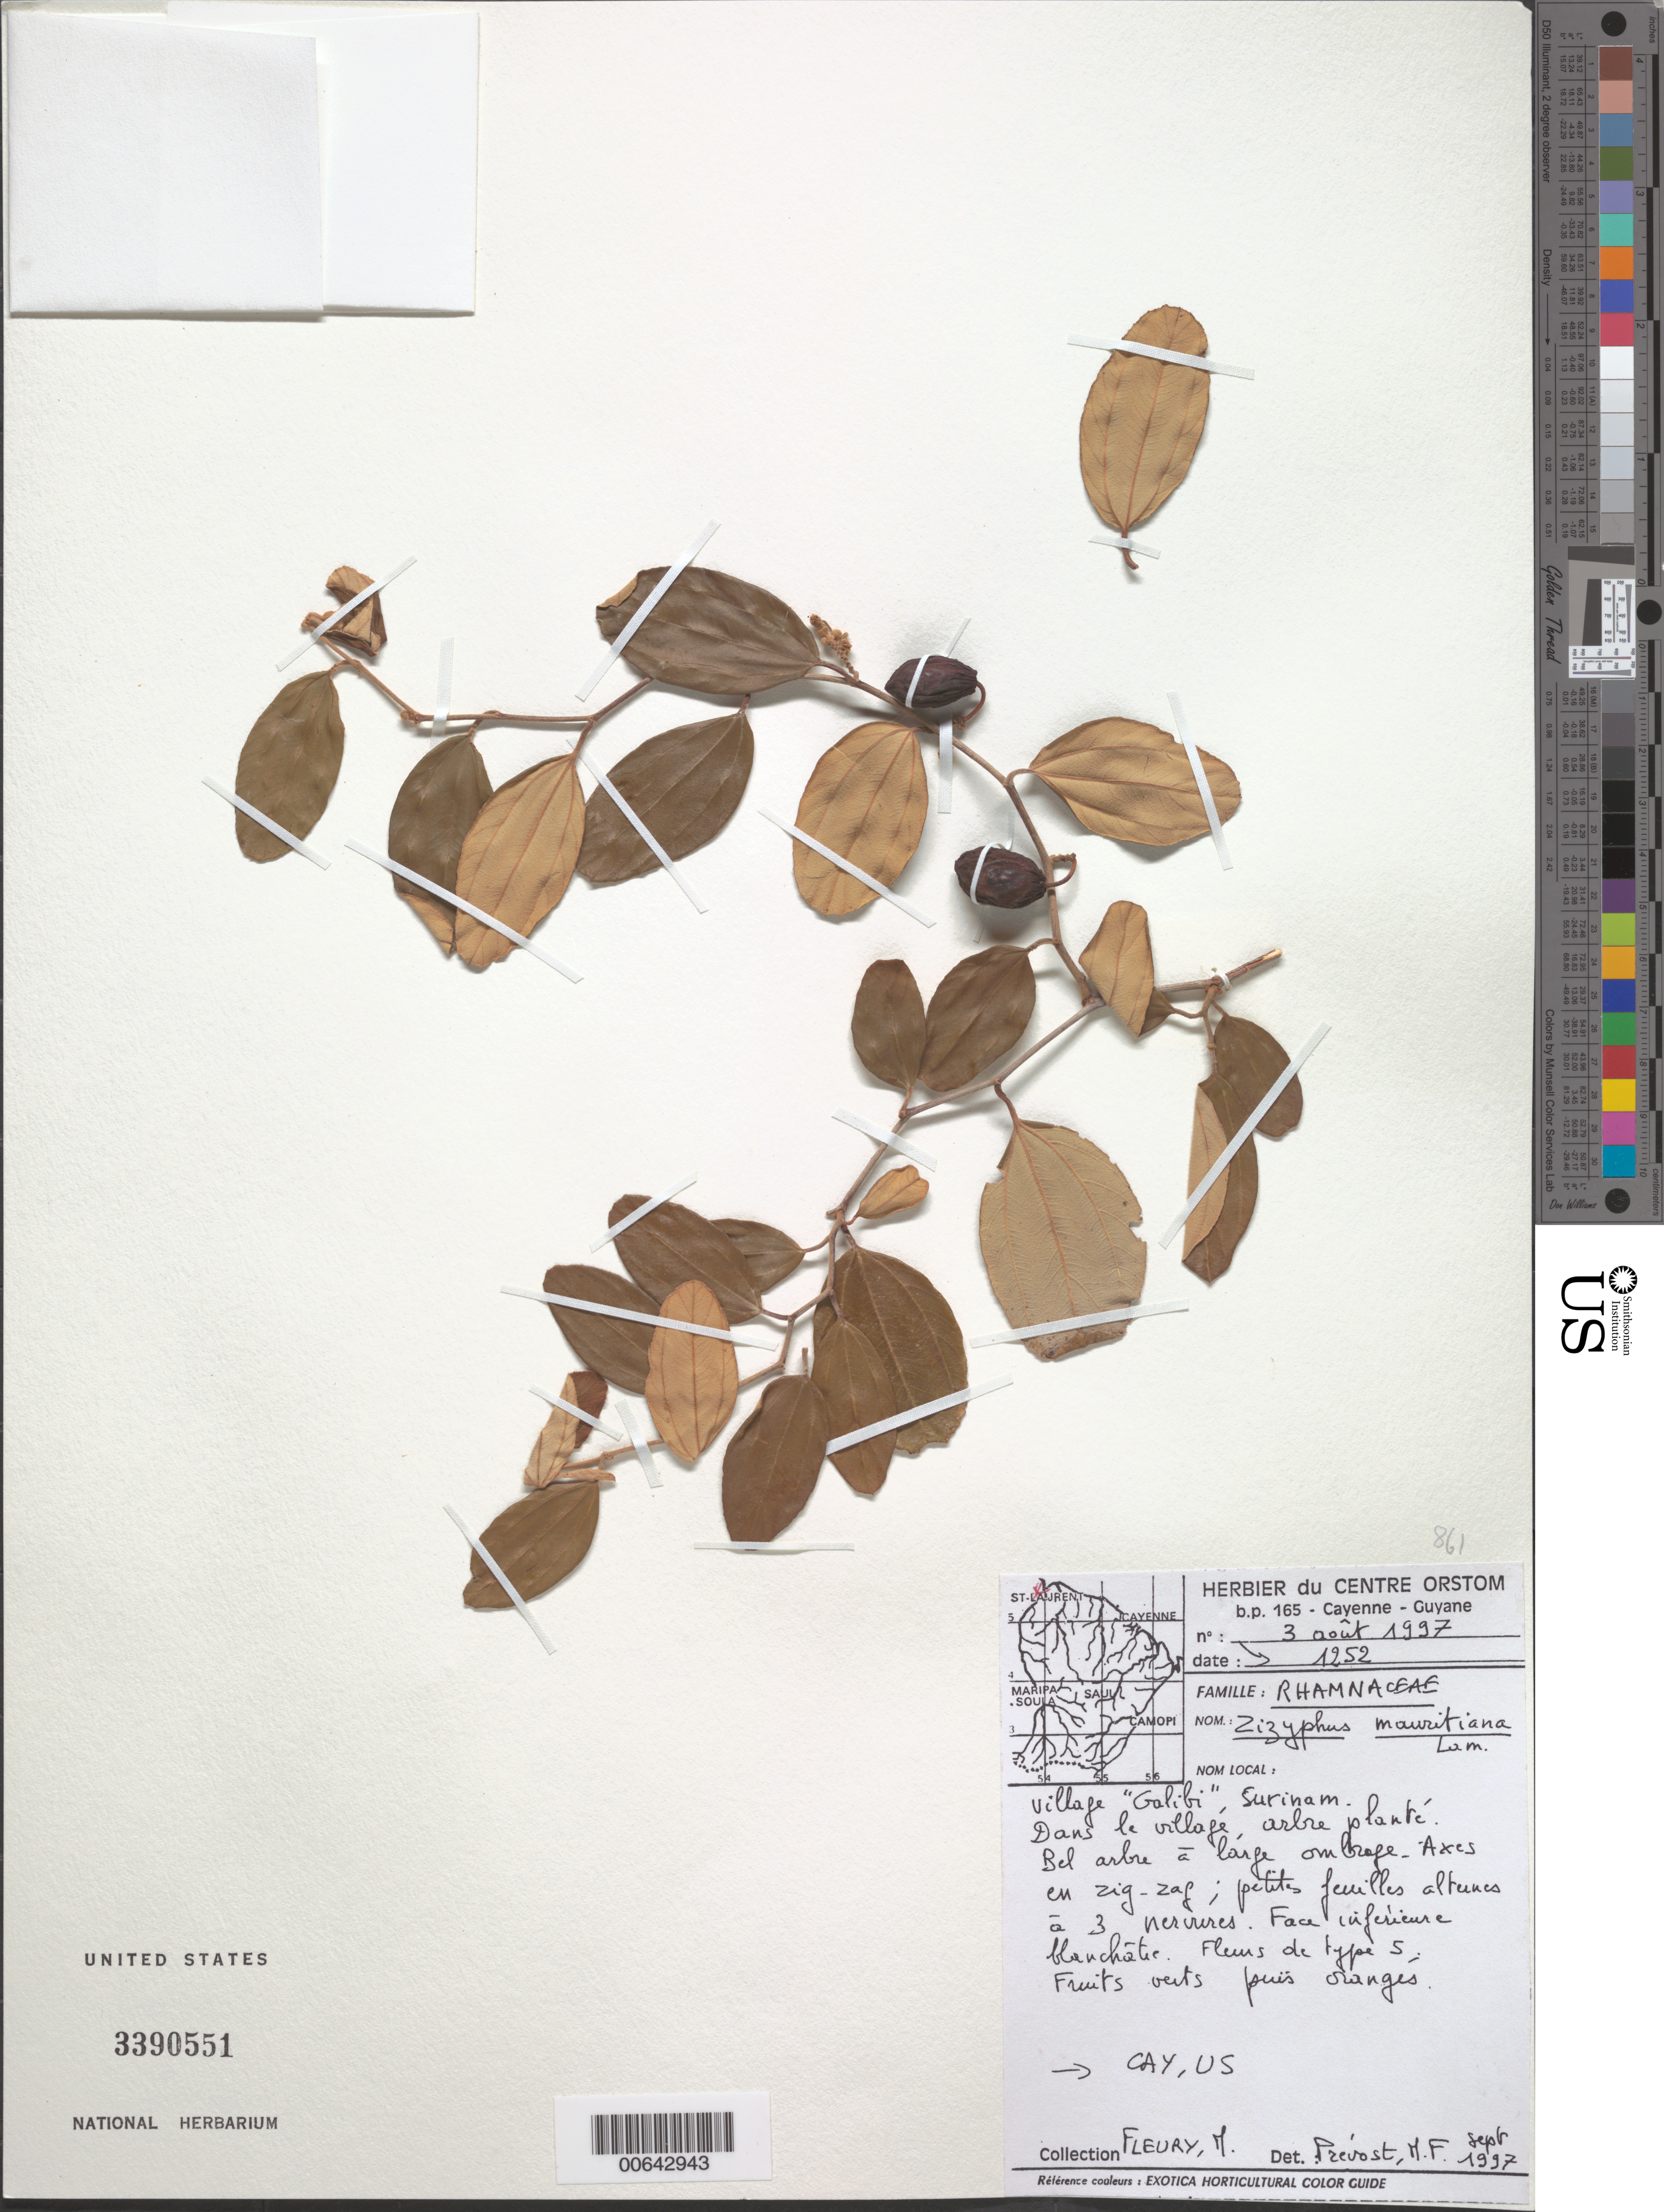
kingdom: Plantae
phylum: Tracheophyta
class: Magnoliopsida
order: Rosales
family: Rhamnaceae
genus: Ziziphus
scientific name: Ziziphus mauritiana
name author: Lam.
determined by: Prévost, M.-F.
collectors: M. Fleury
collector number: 1252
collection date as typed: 3-Aug-97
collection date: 1997-08-03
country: French Guiana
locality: Galibi Village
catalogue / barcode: US 3390551